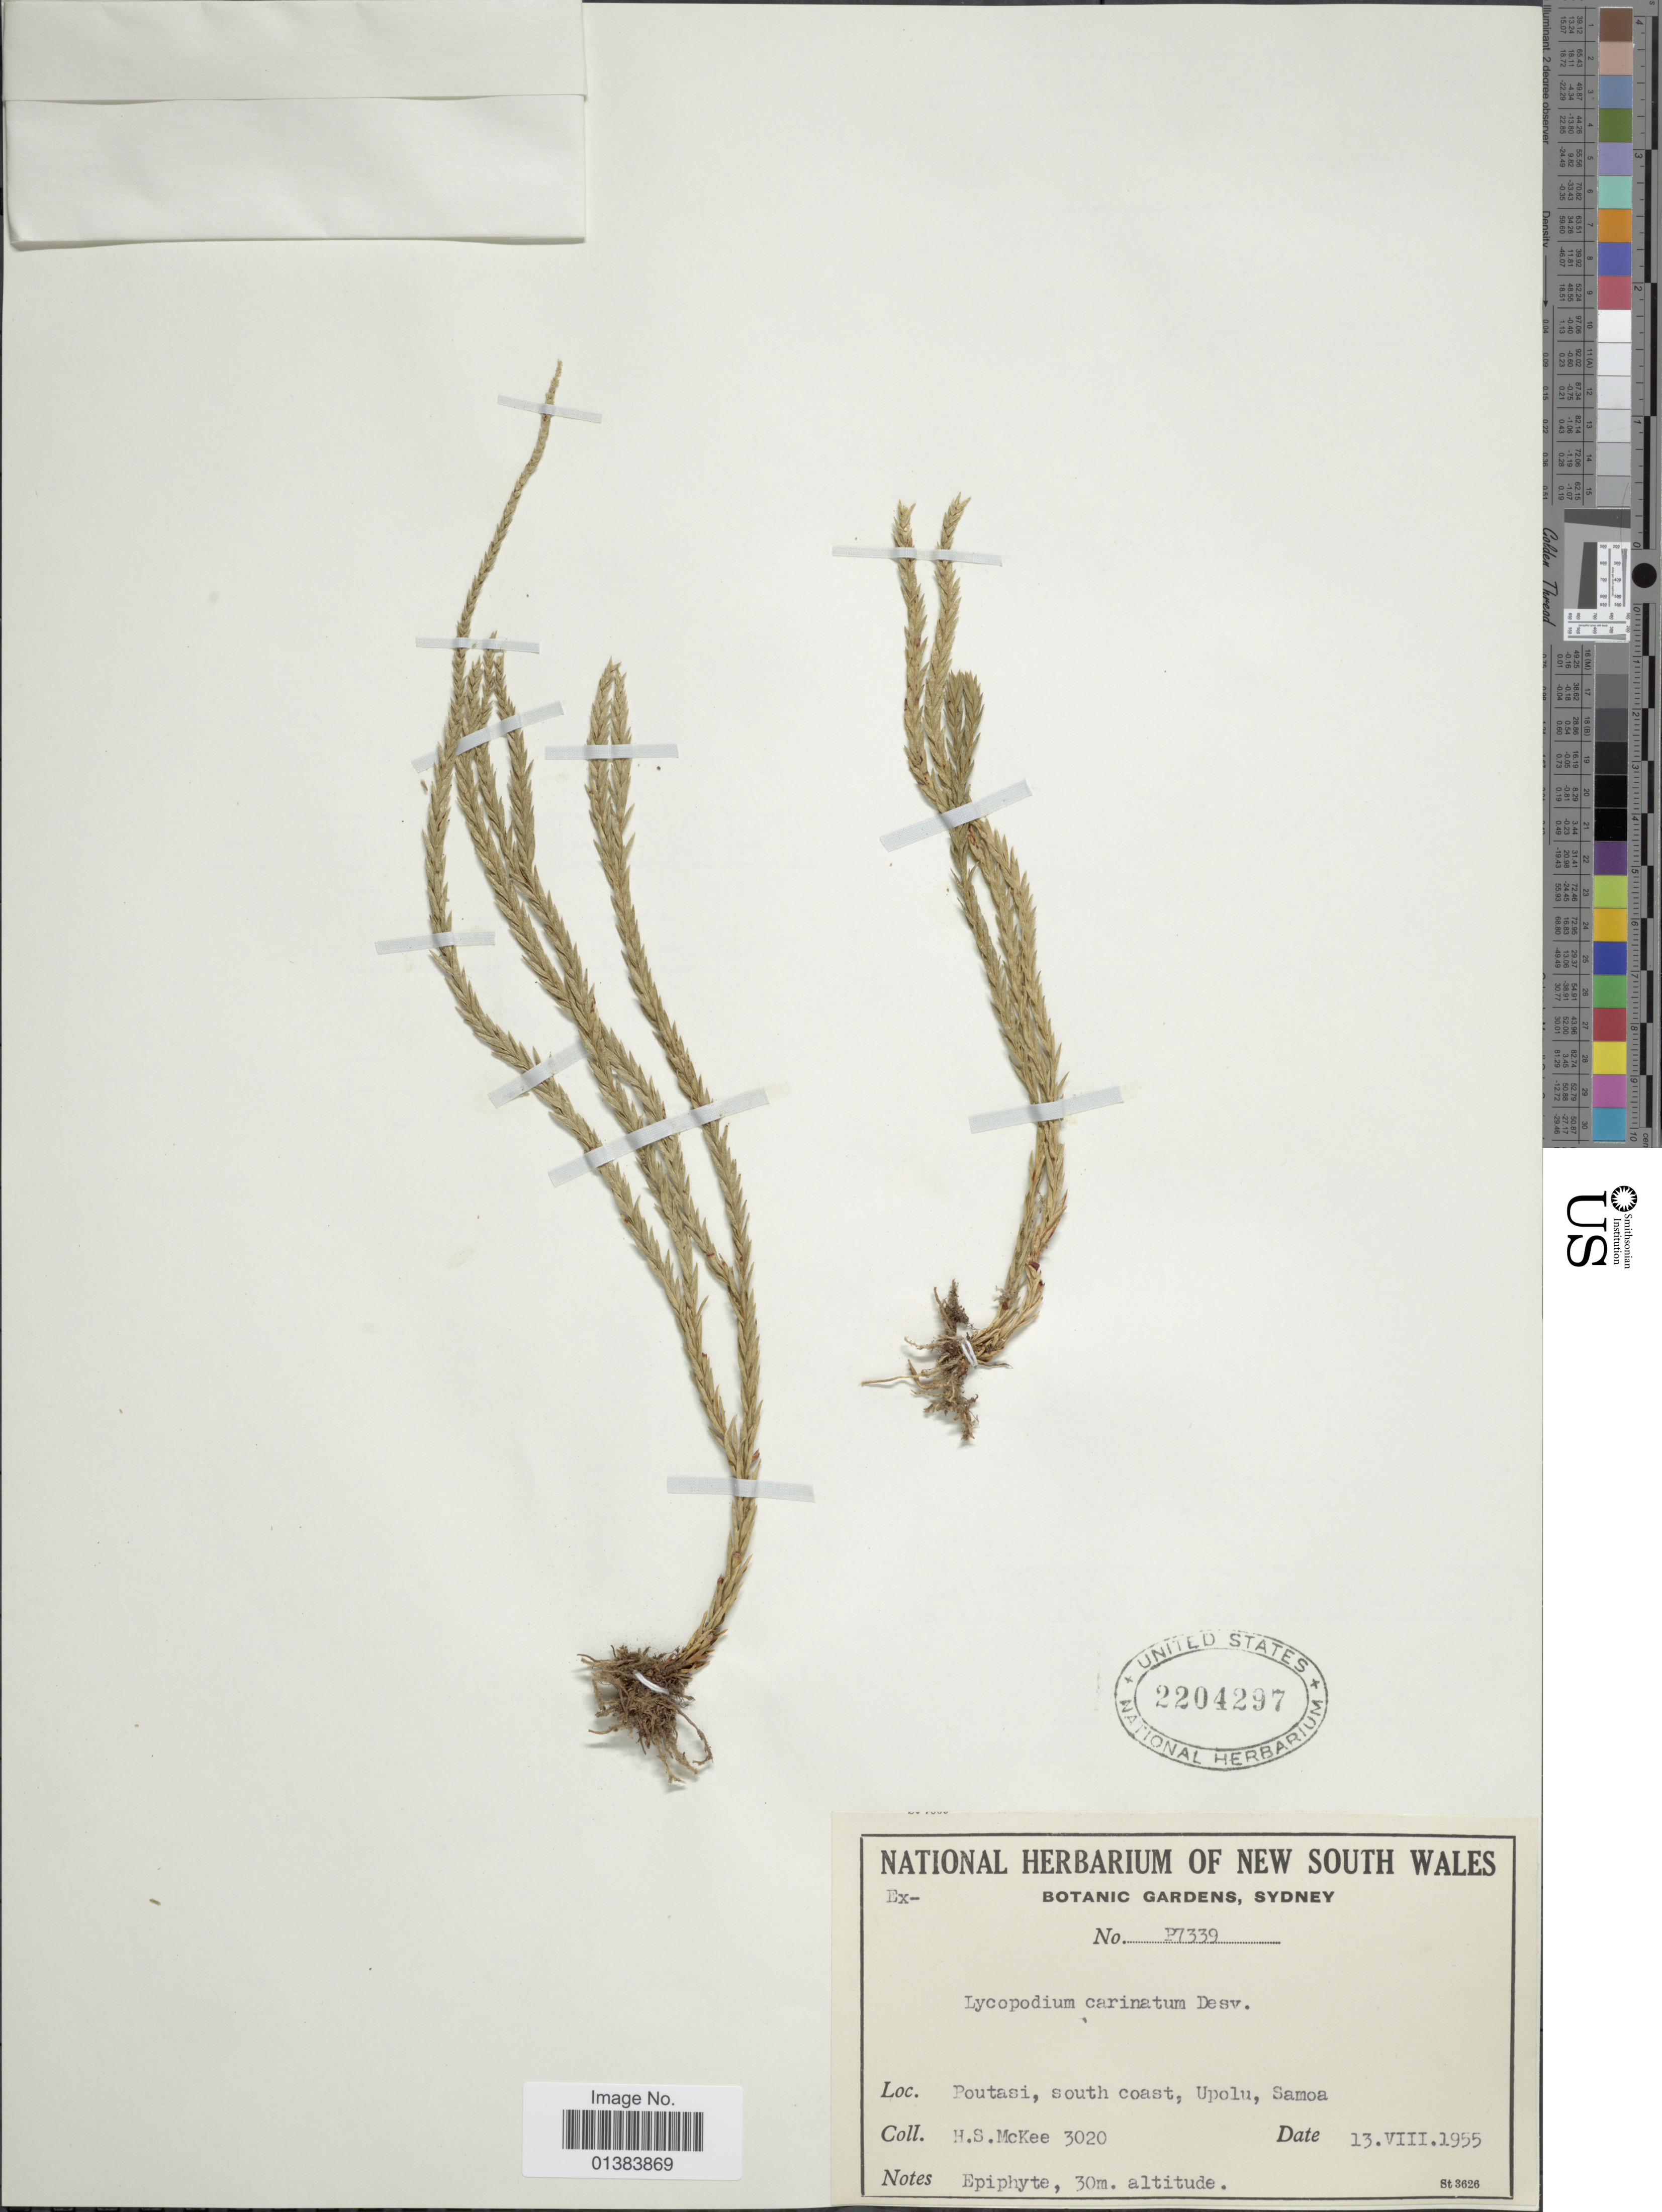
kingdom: Plantae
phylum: Tracheophyta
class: Lycopodiopsida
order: Lycopodiales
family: Lycopodiaceae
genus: Phlegmariurus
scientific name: Phlegmariurus carinatus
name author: (Desv.) Ching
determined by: Field, A. R.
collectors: H. S. McKee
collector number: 3020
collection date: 1955-08-13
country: Samoa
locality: Poutasi, south coast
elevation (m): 30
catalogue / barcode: US 2204297